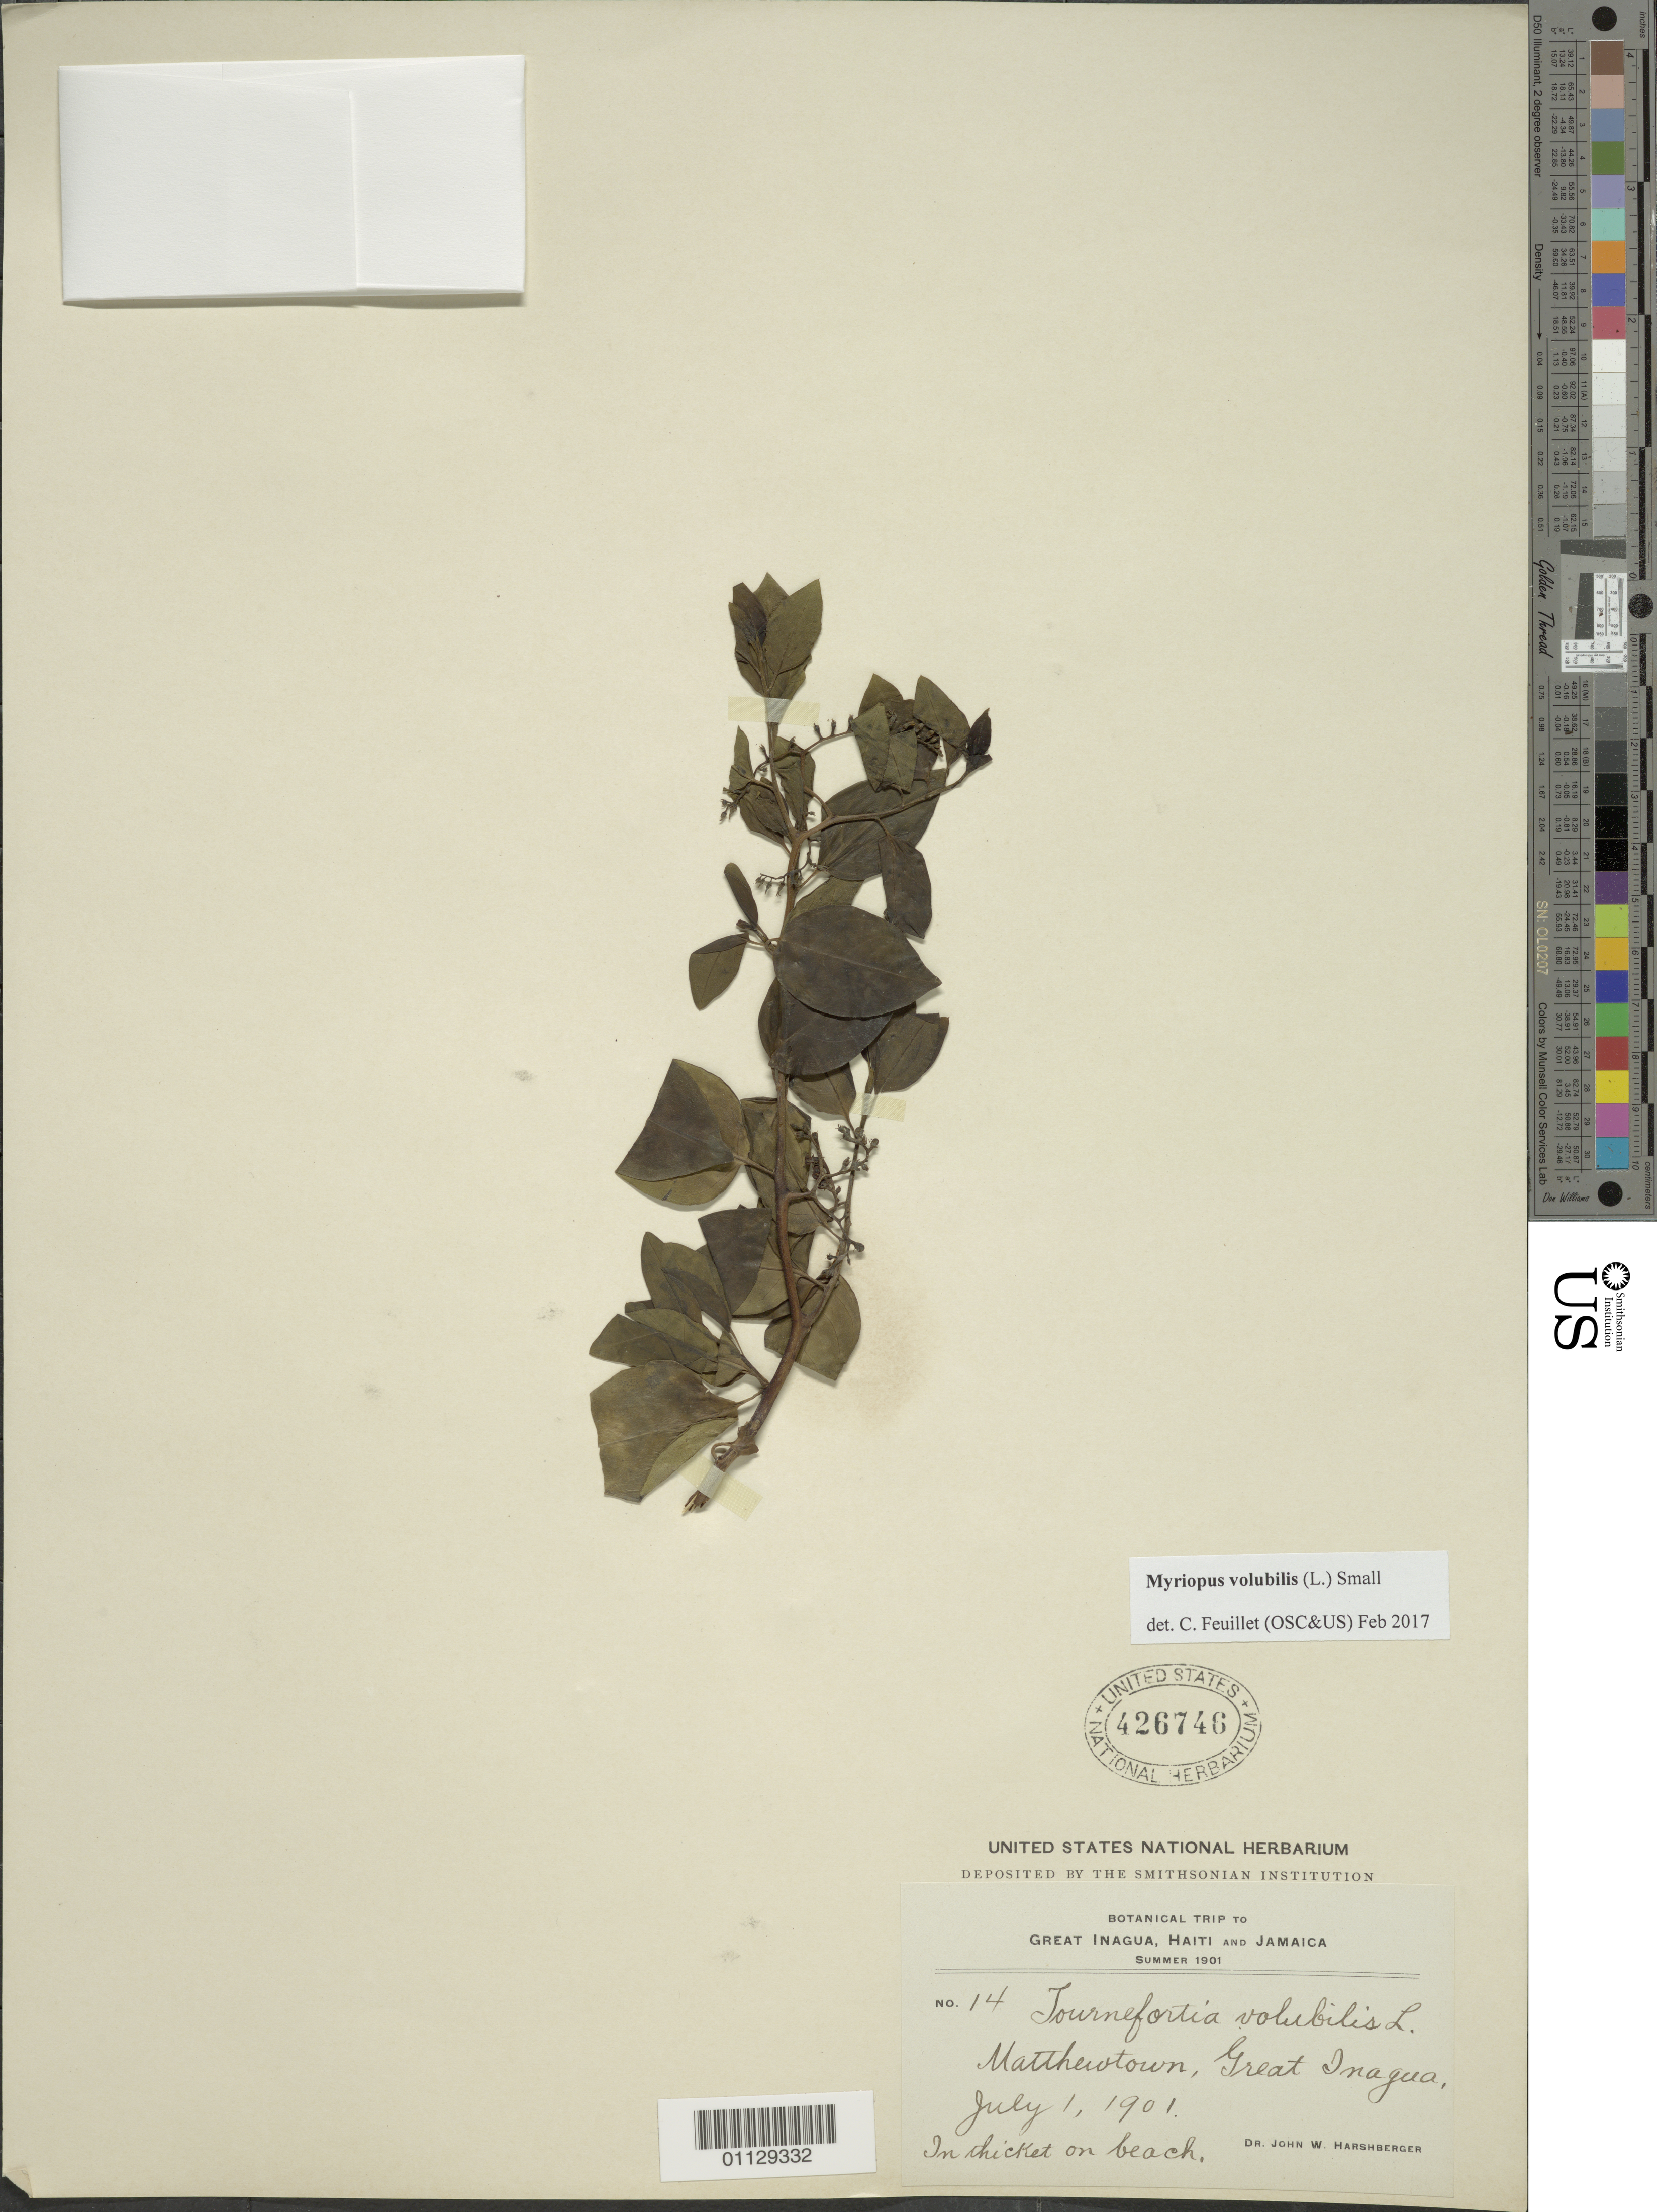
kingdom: Plantae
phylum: Tracheophyta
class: Magnoliopsida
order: Boraginales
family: Heliotropiaceae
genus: Myriopus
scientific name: Myriopus volubilis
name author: (L.) Small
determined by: Feuillet, C.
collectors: J. W. Harshberger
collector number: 14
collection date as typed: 01 Jul 1901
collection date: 1901-07-01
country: Haiti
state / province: Nord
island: Hispaniola I.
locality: Matthewtown, Great Inagua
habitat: In thickets on beach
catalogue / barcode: US 426746